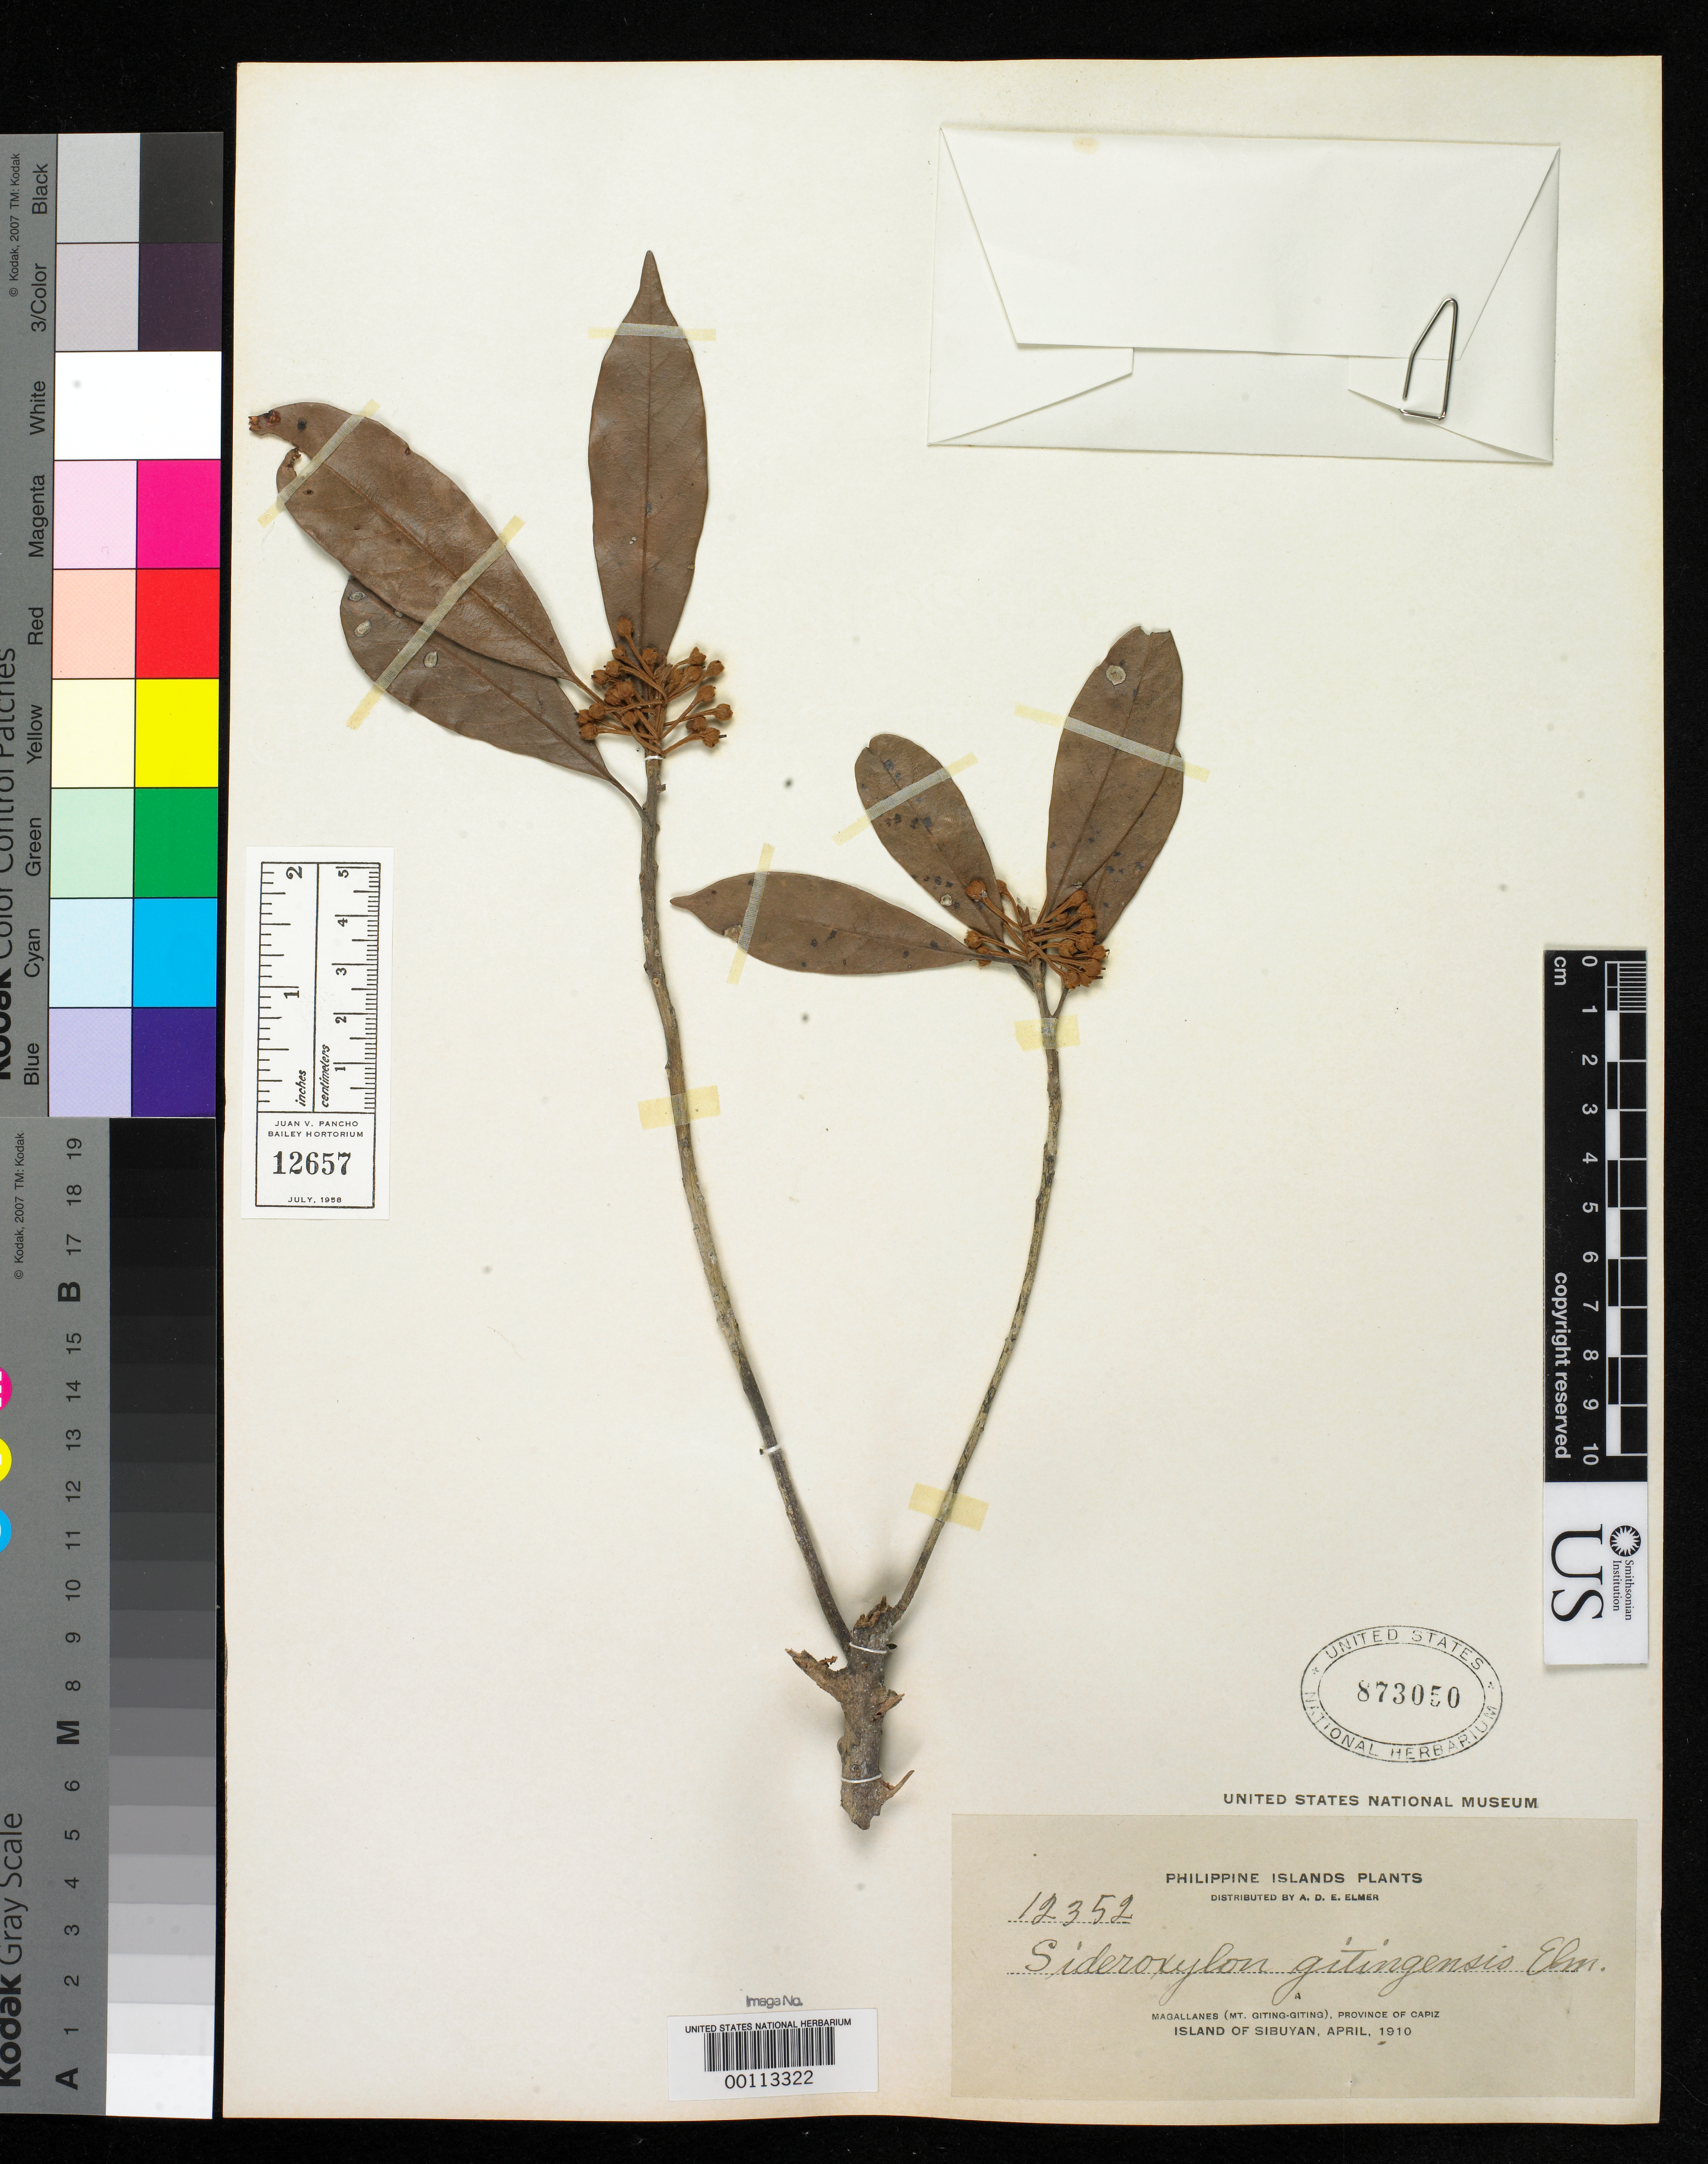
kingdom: Plantae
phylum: Tracheophyta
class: Magnoliopsida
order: Ericales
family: Sapotaceae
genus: Sideroxylon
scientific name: Sideroxylon gitingense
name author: Elmer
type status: Isotype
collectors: A. D. E. Elmer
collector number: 12352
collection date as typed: Apr 1910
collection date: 1910-04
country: Philippines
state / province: Mimaropa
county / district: Romblon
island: Sibuyan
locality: Magallanes (Mt. Giting-Giting), Province of Capiz, Island of Sibuyan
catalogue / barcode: US 873050